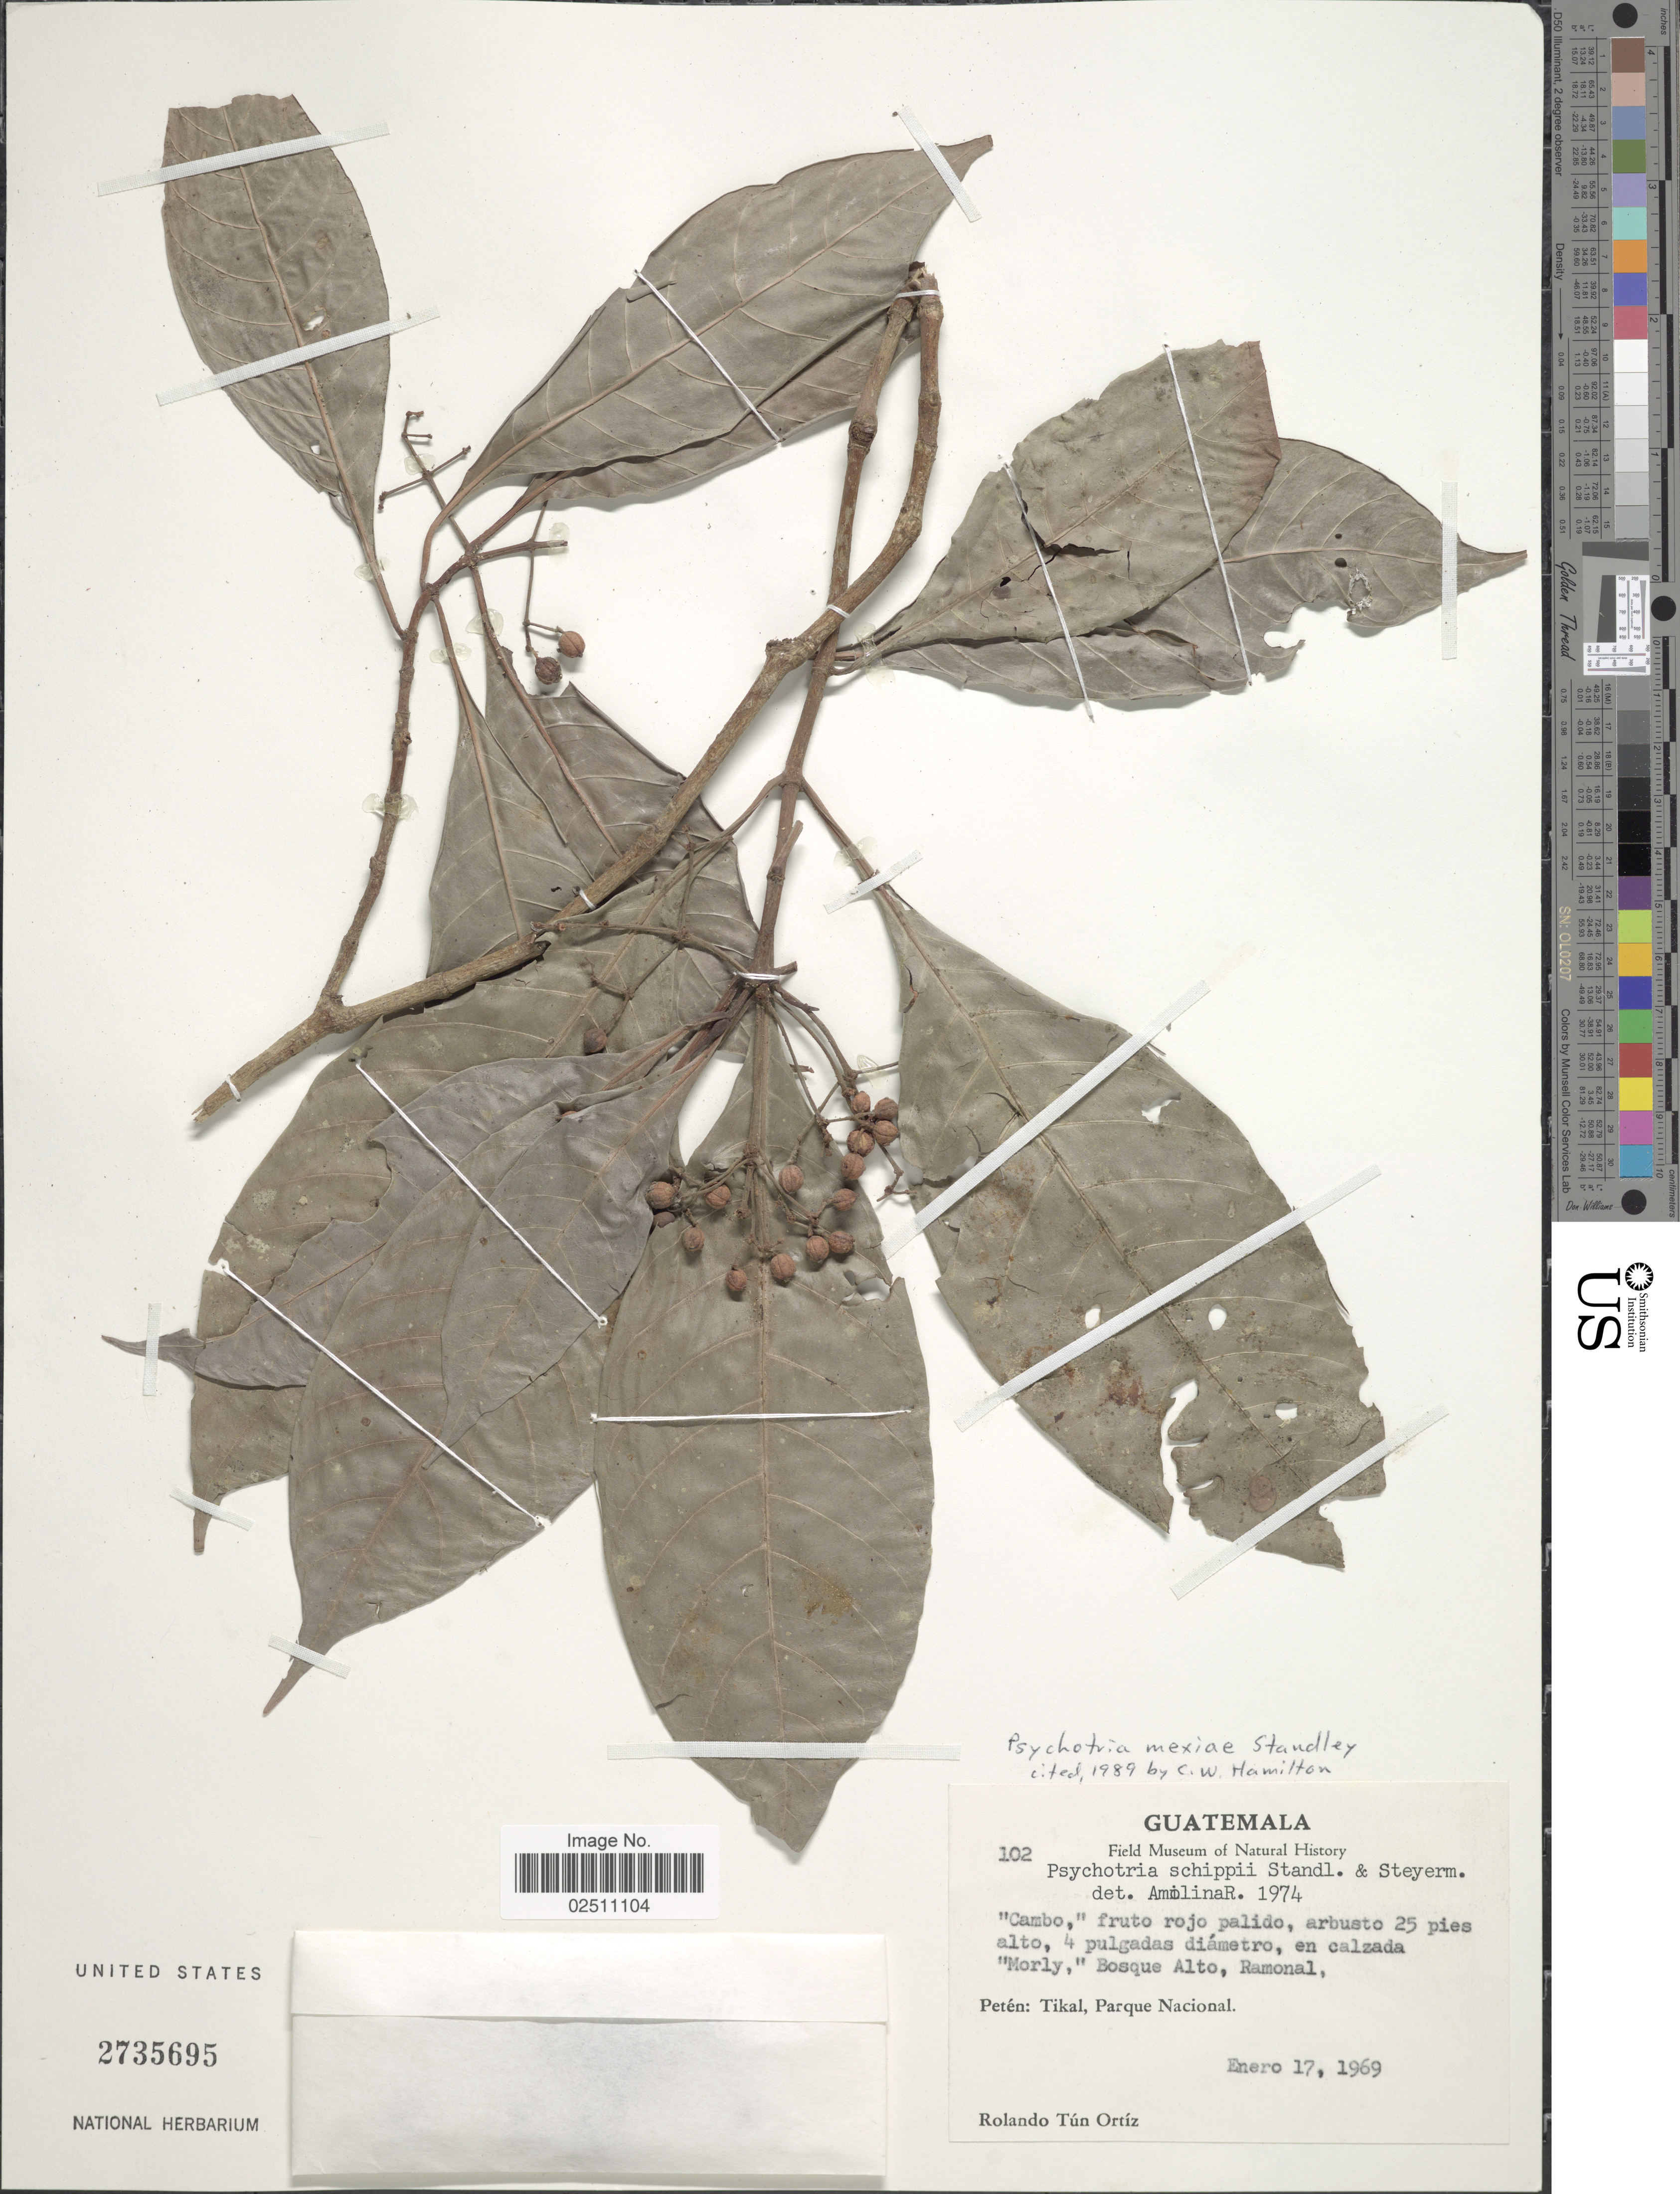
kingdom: Plantae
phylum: Tracheophyta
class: Magnoliopsida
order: Gentianales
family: Rubiaceae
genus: Psychotria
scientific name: Psychotria mexiae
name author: Standl.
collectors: R. T. Ortíz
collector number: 102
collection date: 1969-01-17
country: Guatemala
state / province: El Petén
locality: En calzada "Morly", Bosque Alto, Ramonal, Peten: Tikal, Parque Nacional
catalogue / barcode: US 2735695